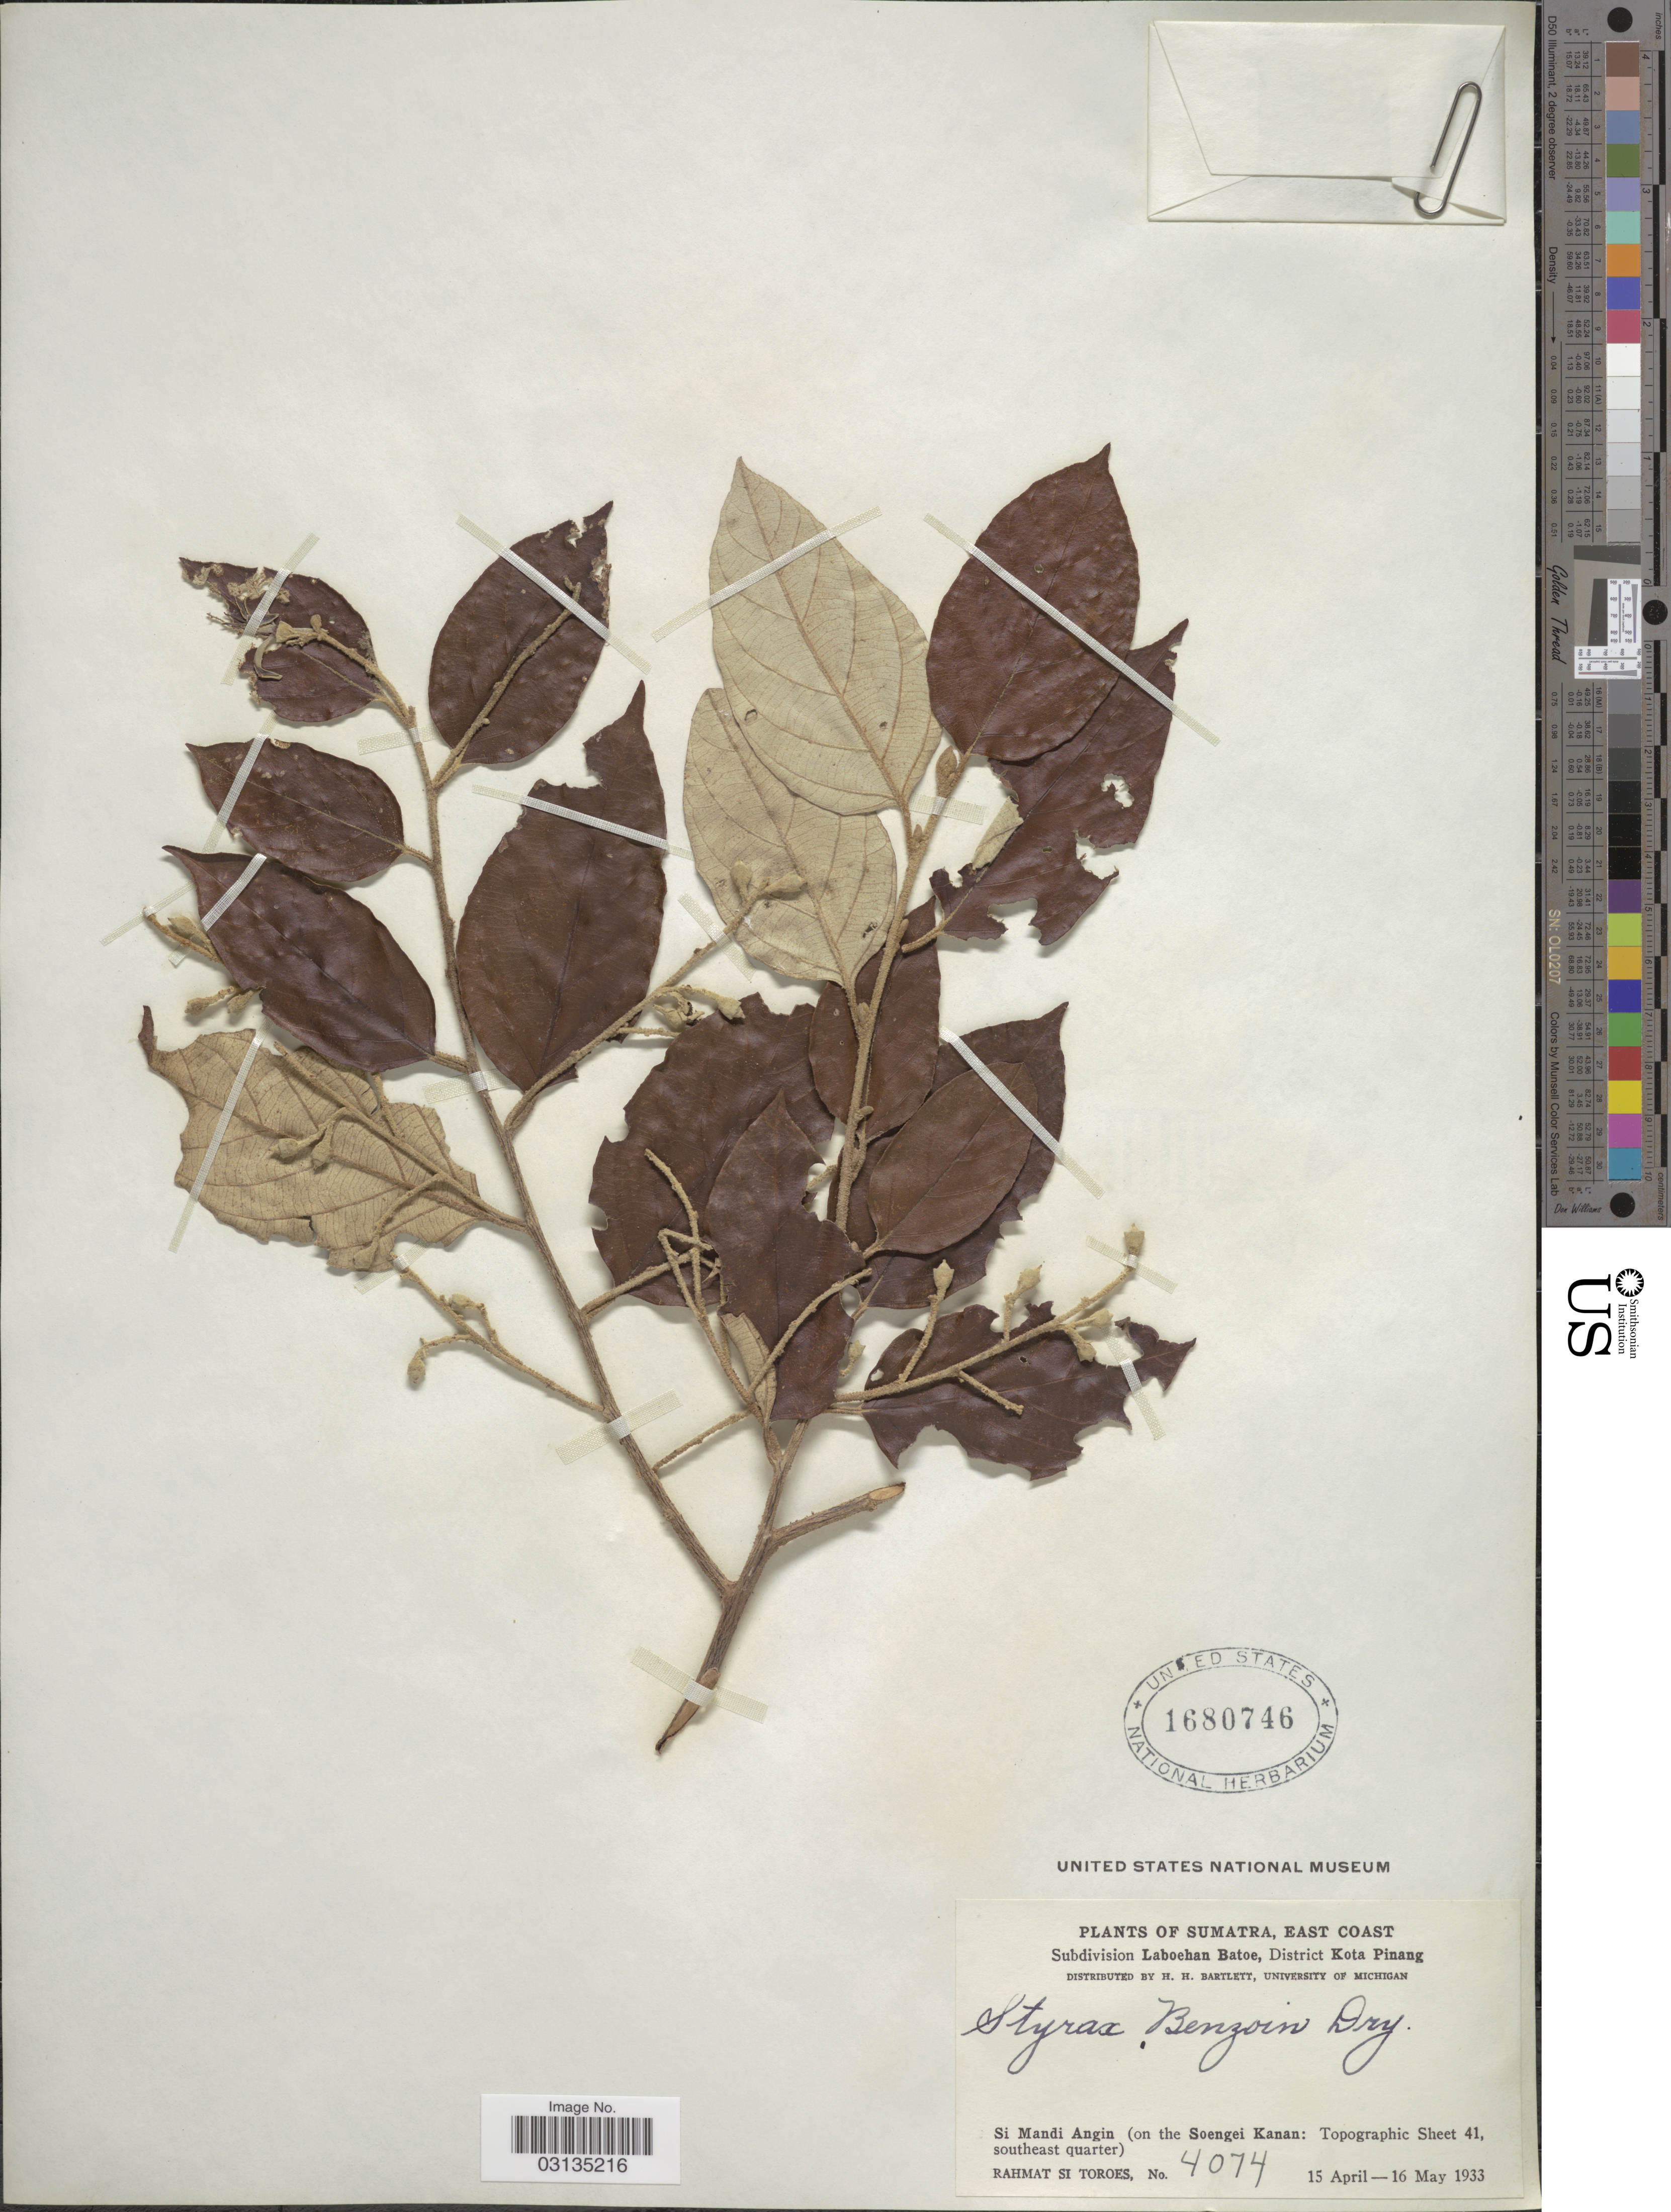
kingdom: Plantae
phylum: Tracheophyta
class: Magnoliopsida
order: Ericales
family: Styracaceae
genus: Styrax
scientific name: Styrax benzoin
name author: Dryand.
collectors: Rahmat Si Boeea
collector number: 4074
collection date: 1933-04-15/1933-05-16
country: Indonesia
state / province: Sumatra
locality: East Coast, Subdivision Laboehan Batoe, District Kota Pinang, Si Mandi Angin (on the Soengei Kanan: Topographic Sheet 41, southeast quarter).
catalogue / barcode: US 1680746